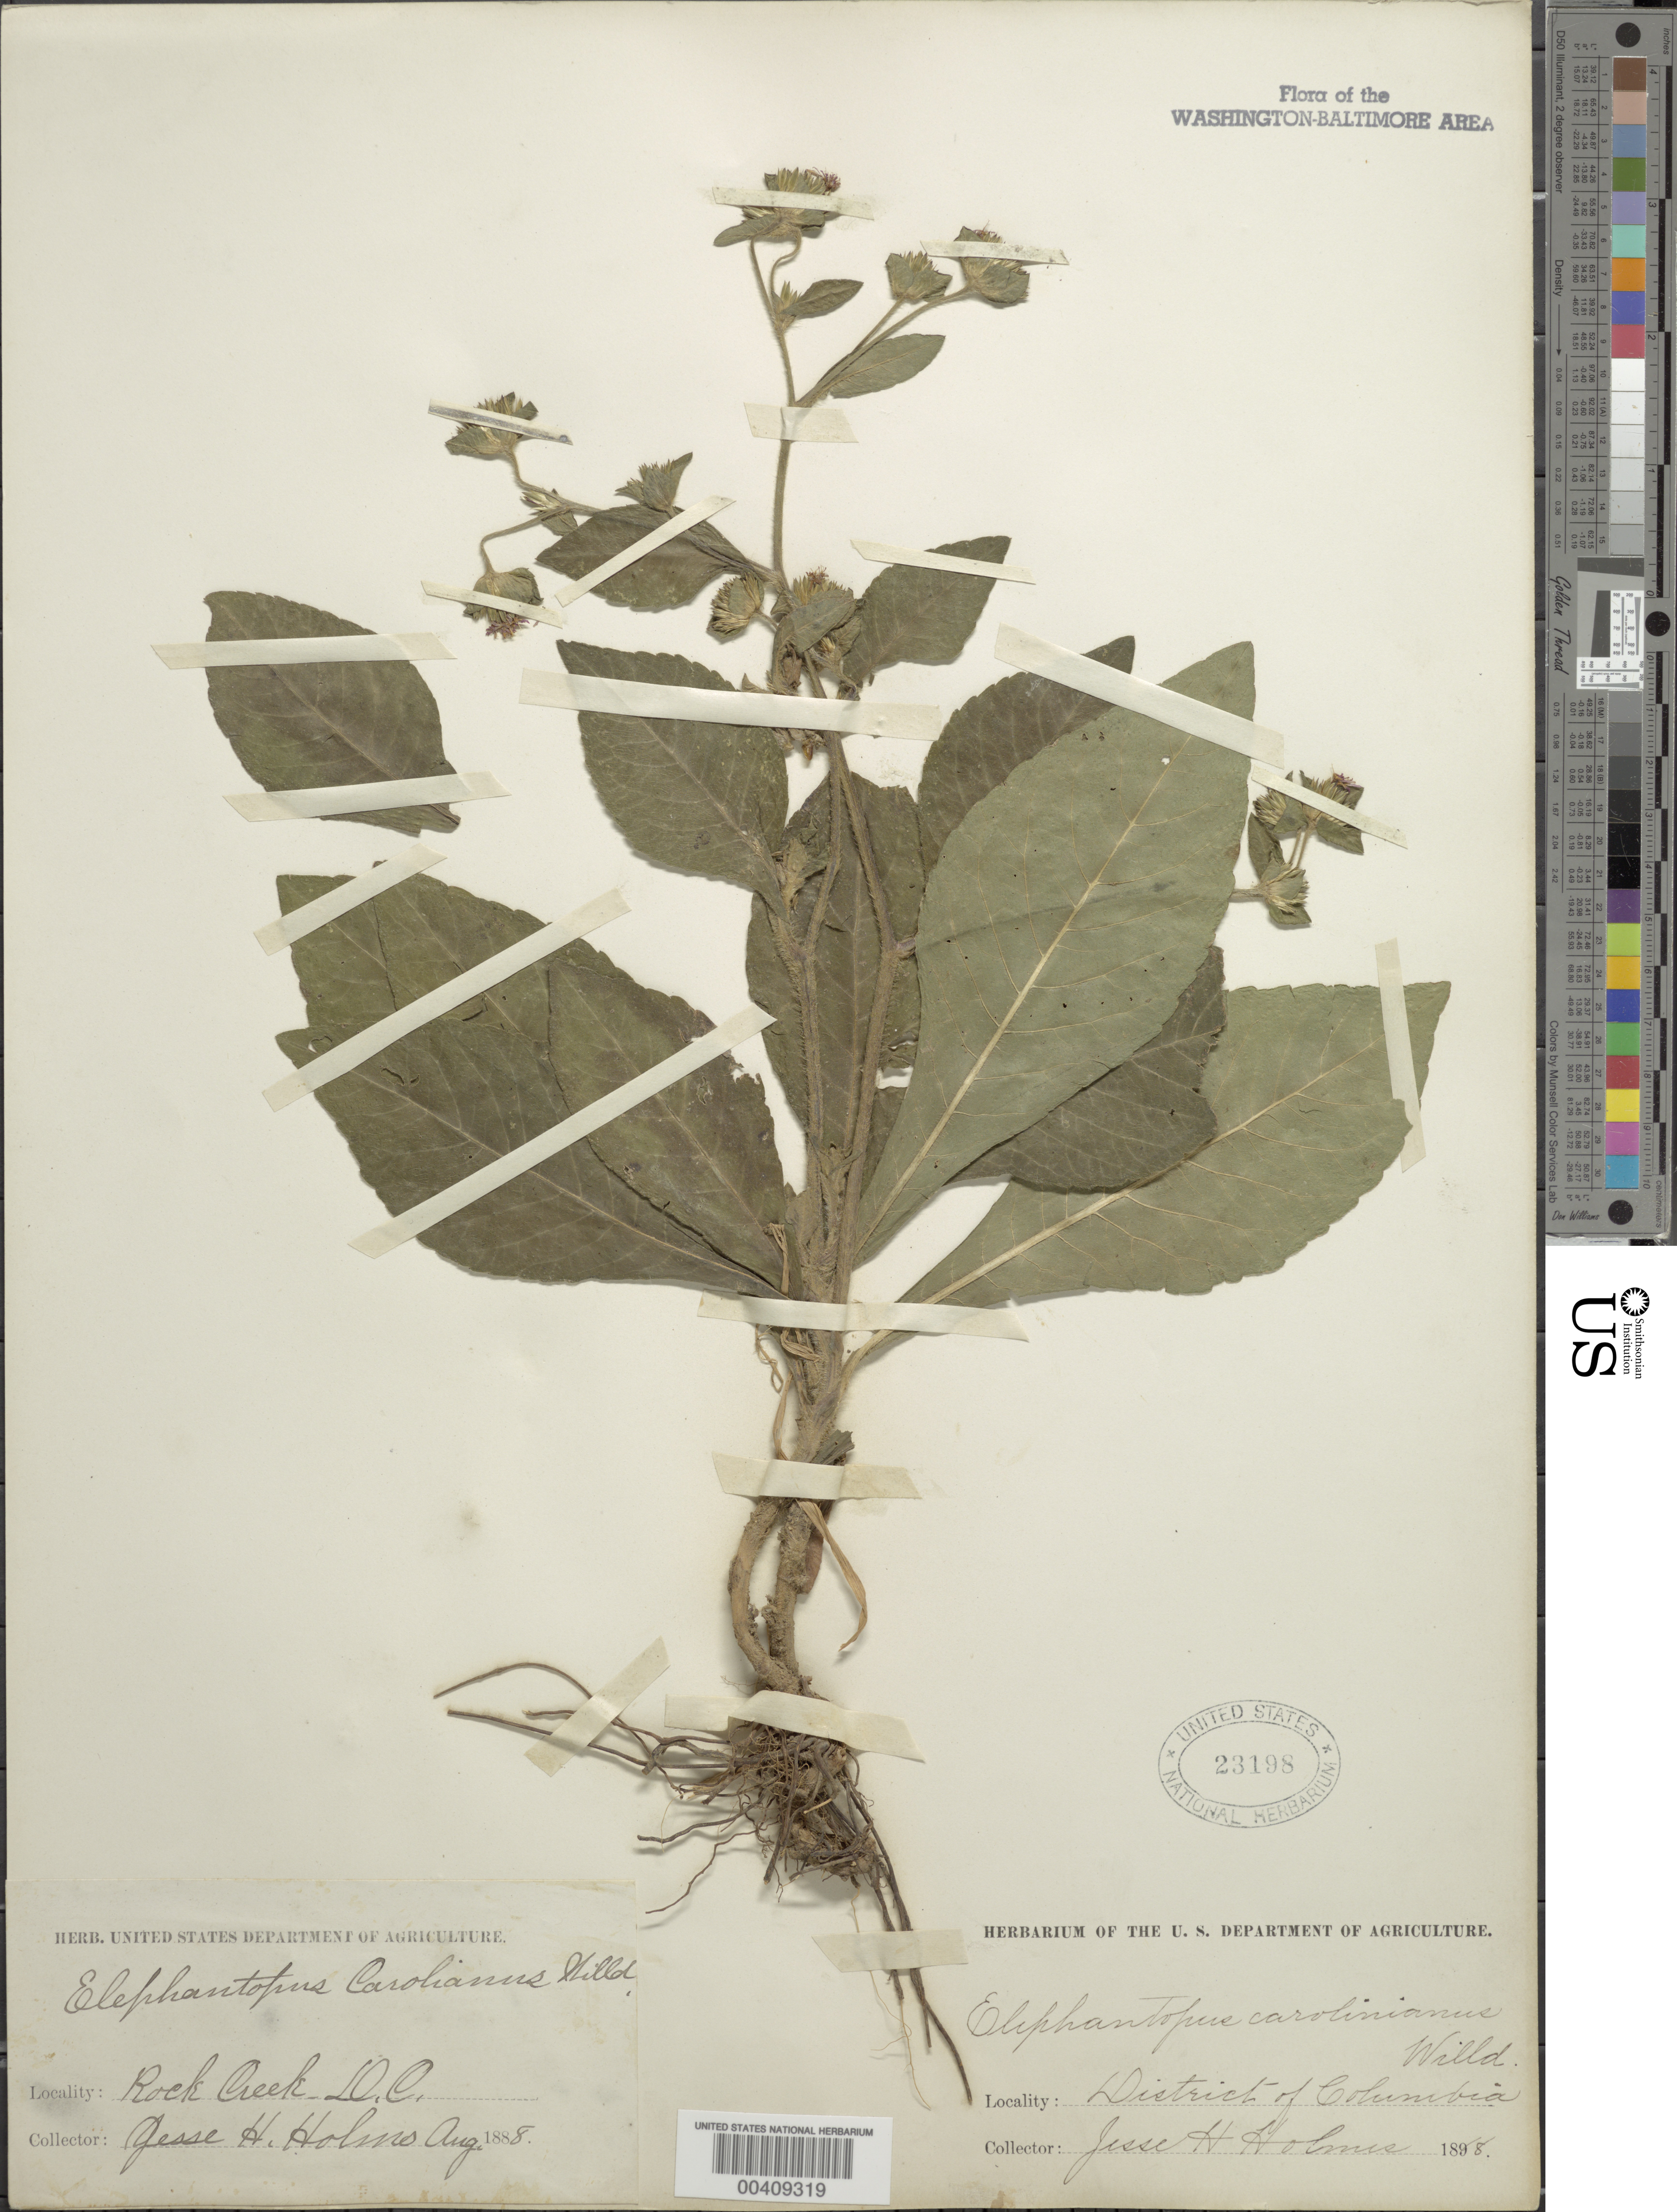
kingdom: Plantae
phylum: Tracheophyta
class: Magnoliopsida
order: Asterales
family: Asteraceae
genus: Elephantopus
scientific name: Elephantopus carolinianus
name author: Raeusch.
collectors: J. Holmes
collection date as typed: Aug 1888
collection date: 1888-08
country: United States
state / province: District of Columbia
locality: Rock Creek Rock Creek Park & vicinity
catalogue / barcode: US 23198